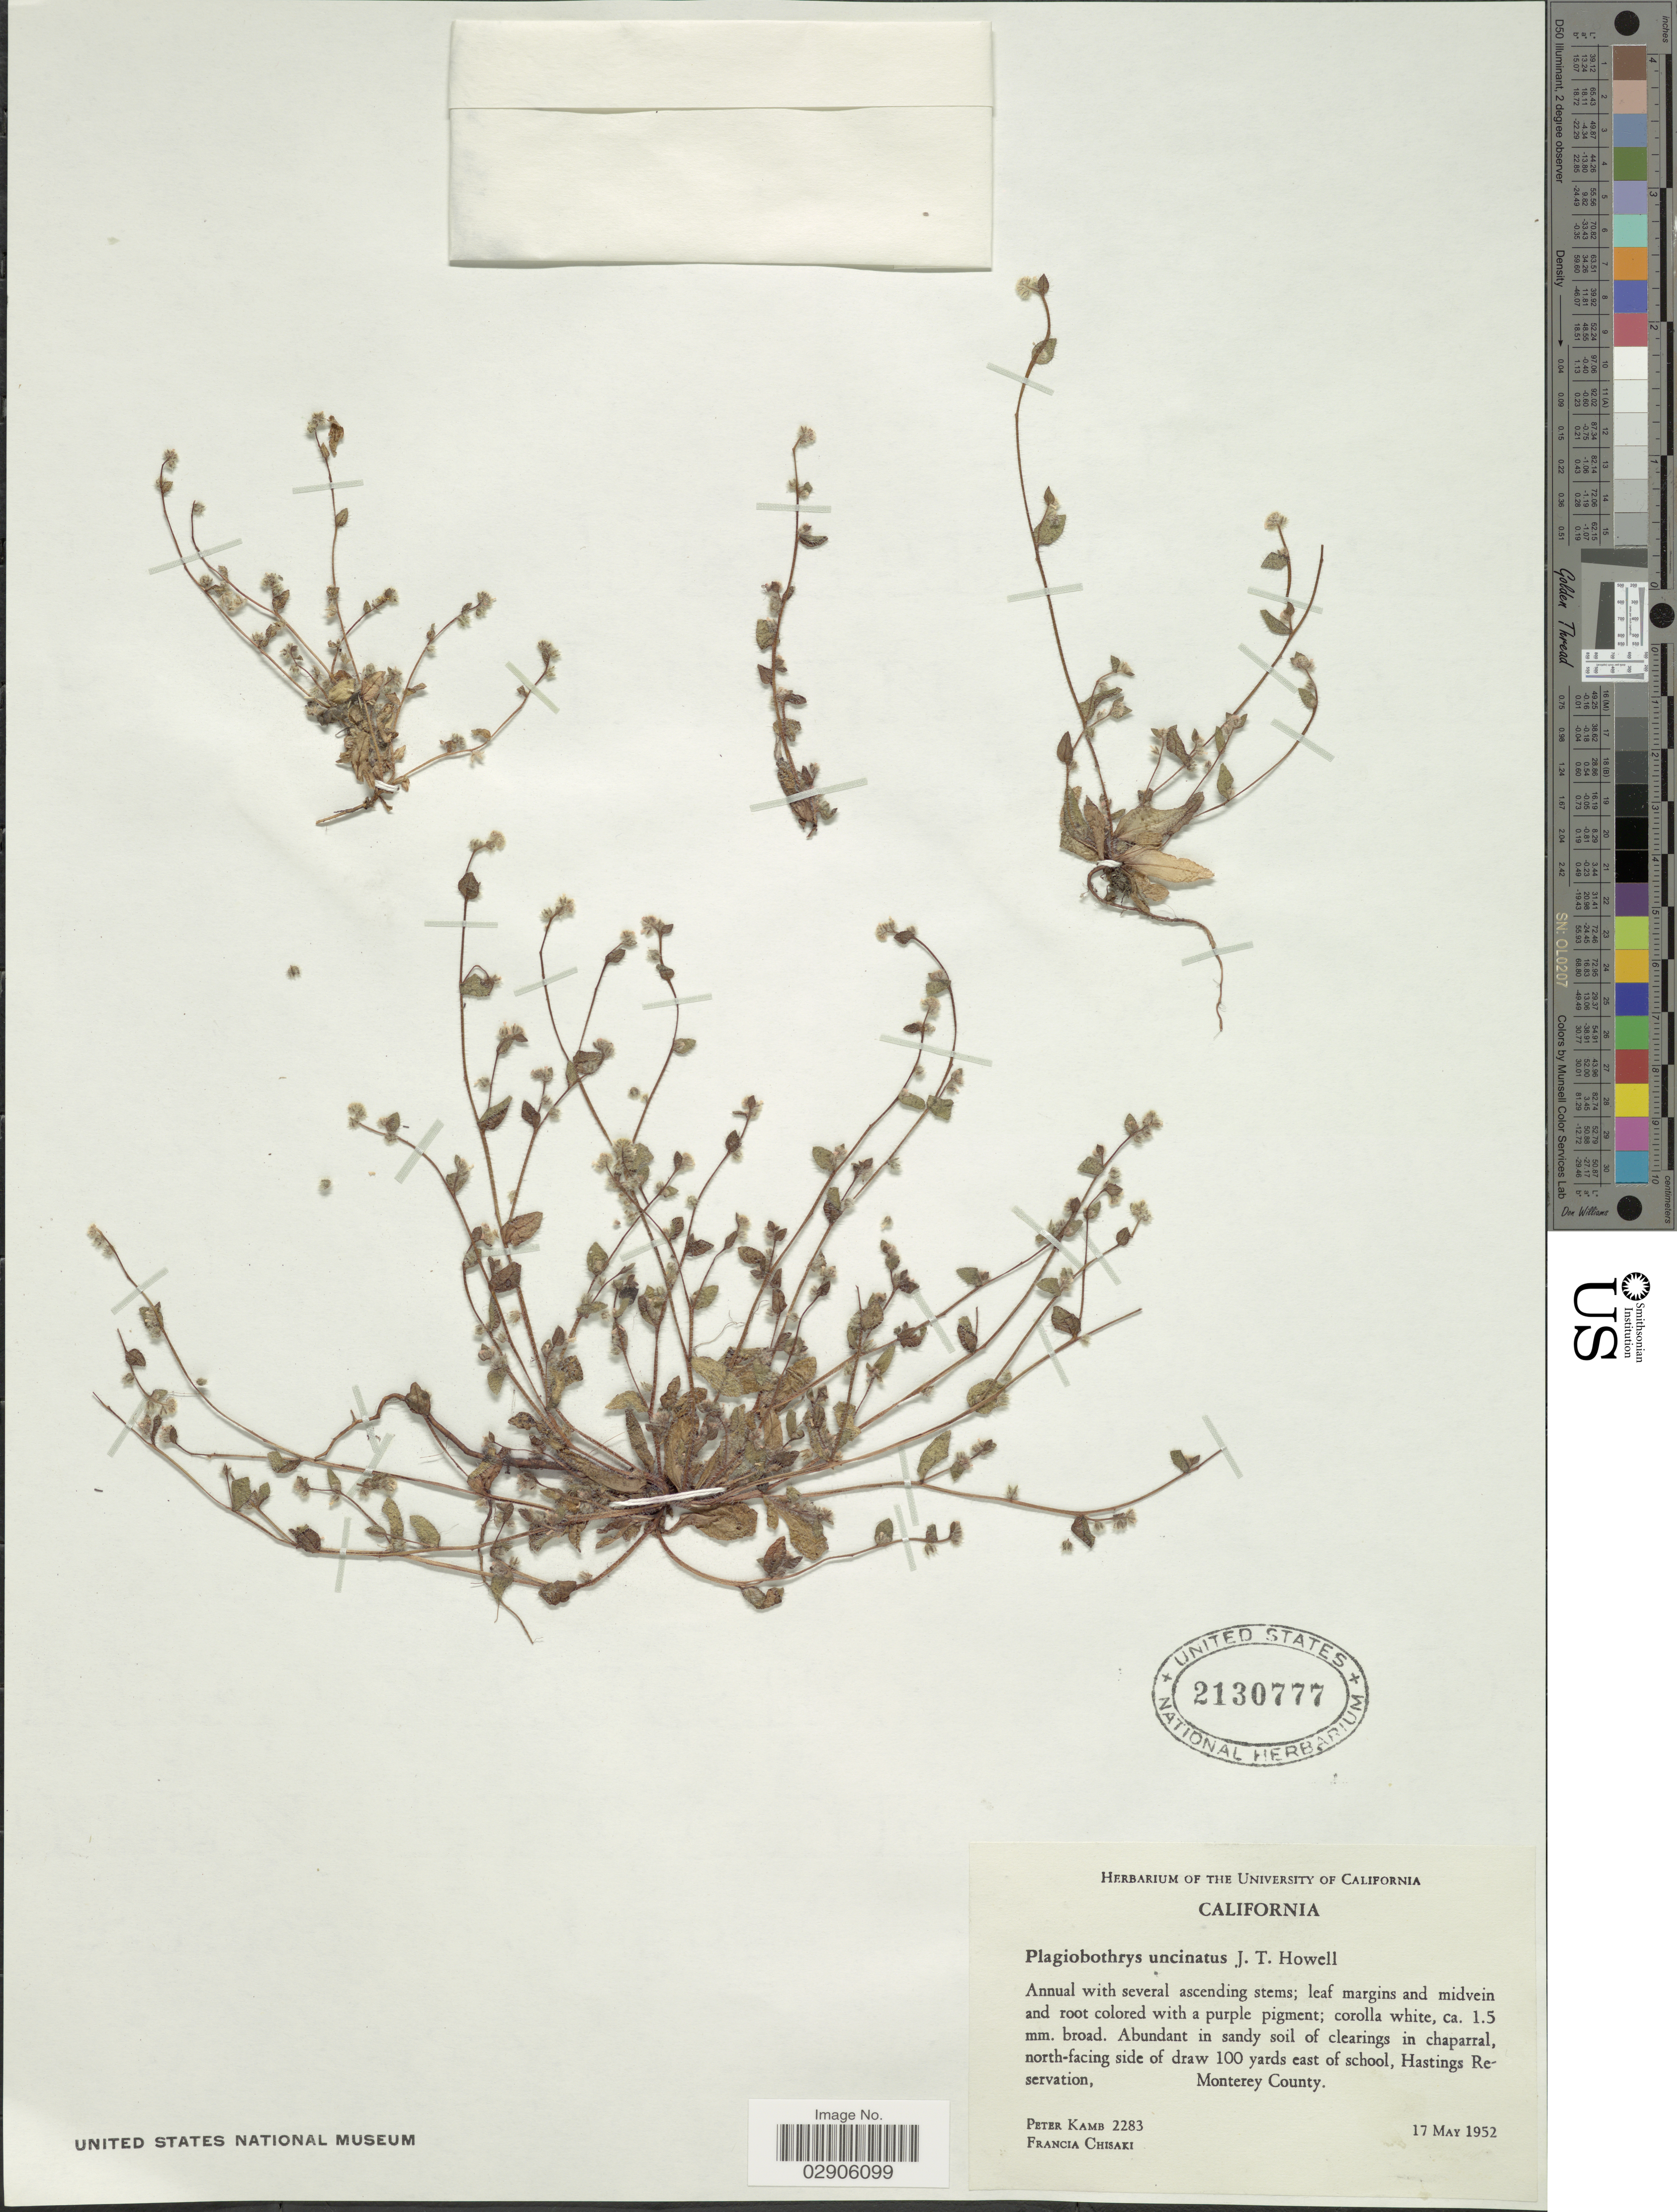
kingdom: Plantae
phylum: Tracheophyta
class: Magnoliopsida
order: Boraginales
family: Boraginaceae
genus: Plagiobothrys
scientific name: Plagiobothrys uncinatus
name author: J.T. Howell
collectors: P. Kamb & F. Chisaki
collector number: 2283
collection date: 1952-05-17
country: United States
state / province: California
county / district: Monterey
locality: North-facing side of draw 100 yards east of school, Hastings Reservation, Monterey County.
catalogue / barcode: US 2130777